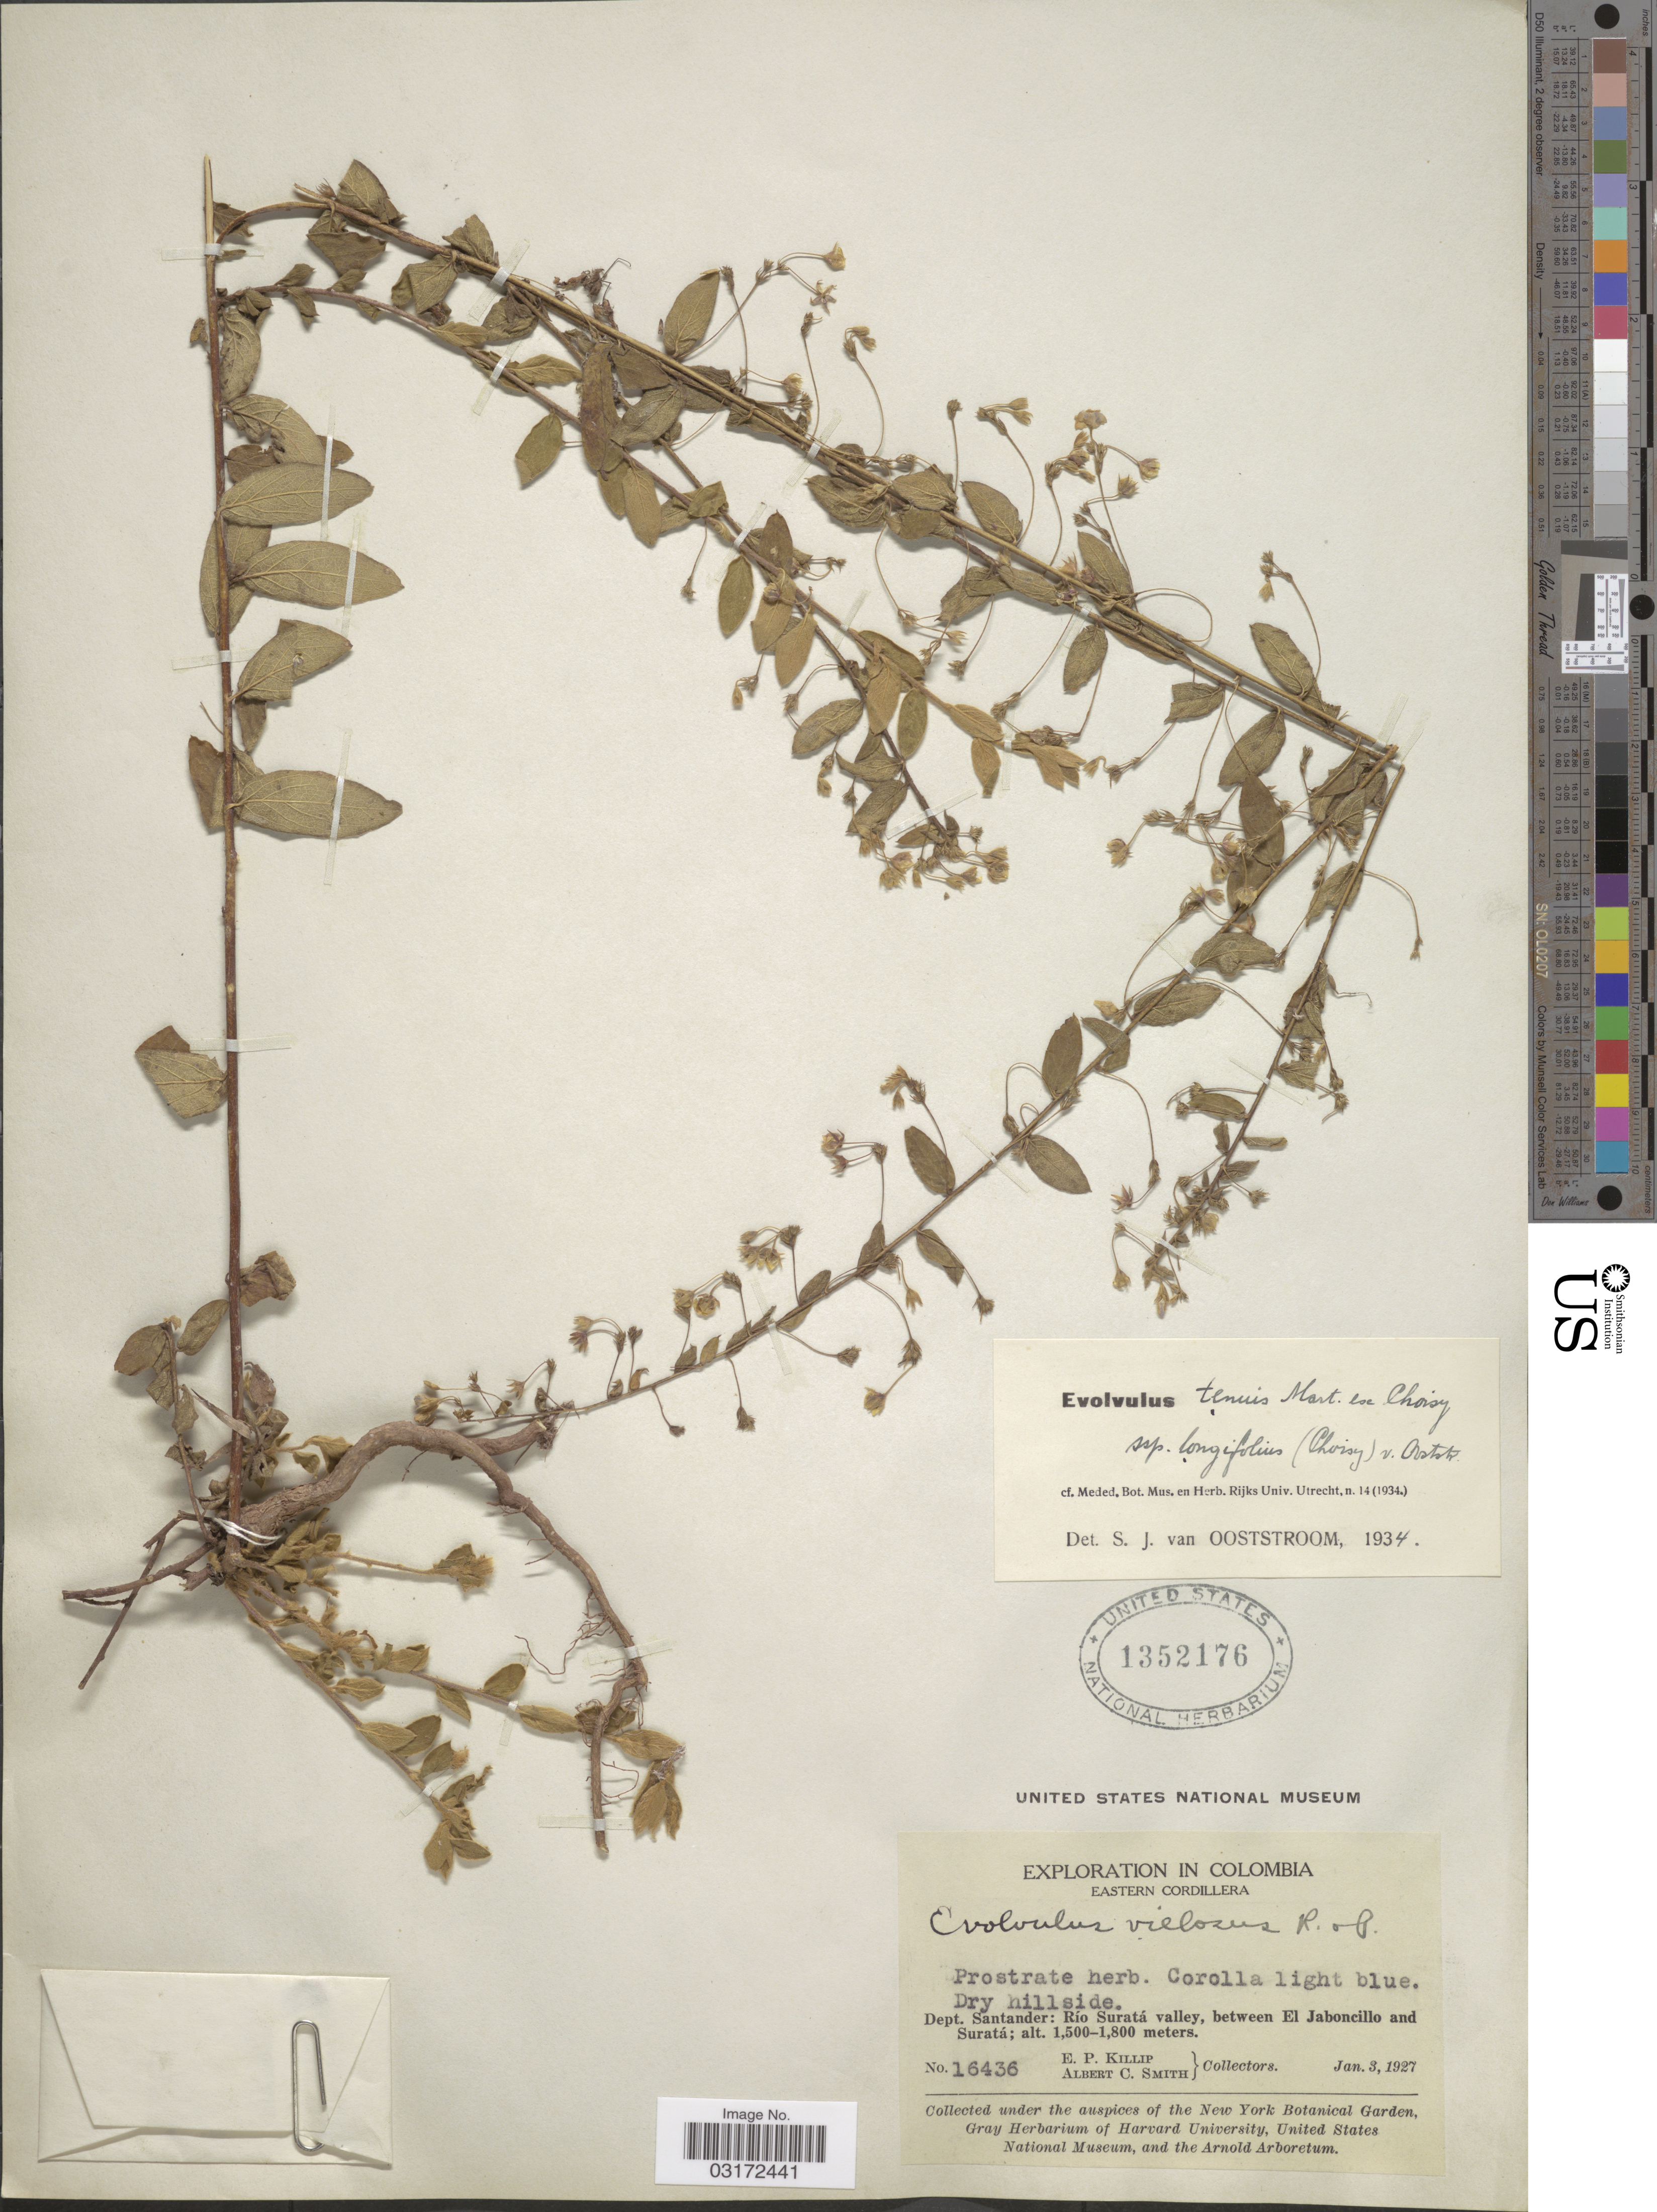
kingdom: Plantae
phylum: Tracheophyta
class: Magnoliopsida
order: Solanales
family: Convolvulaceae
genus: Evolvulus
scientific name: Evolvulus tenuis subsp. longifolius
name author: Mart. ex Choisy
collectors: E. P. Killip & A. C. Smith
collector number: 16436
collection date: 1927-01-03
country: Colombia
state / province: Santander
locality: Eastern Cordillera. Dept. Santander: Río Suratá valley, between E; Jaboncillo and Suratá.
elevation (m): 1500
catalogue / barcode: US 1352176